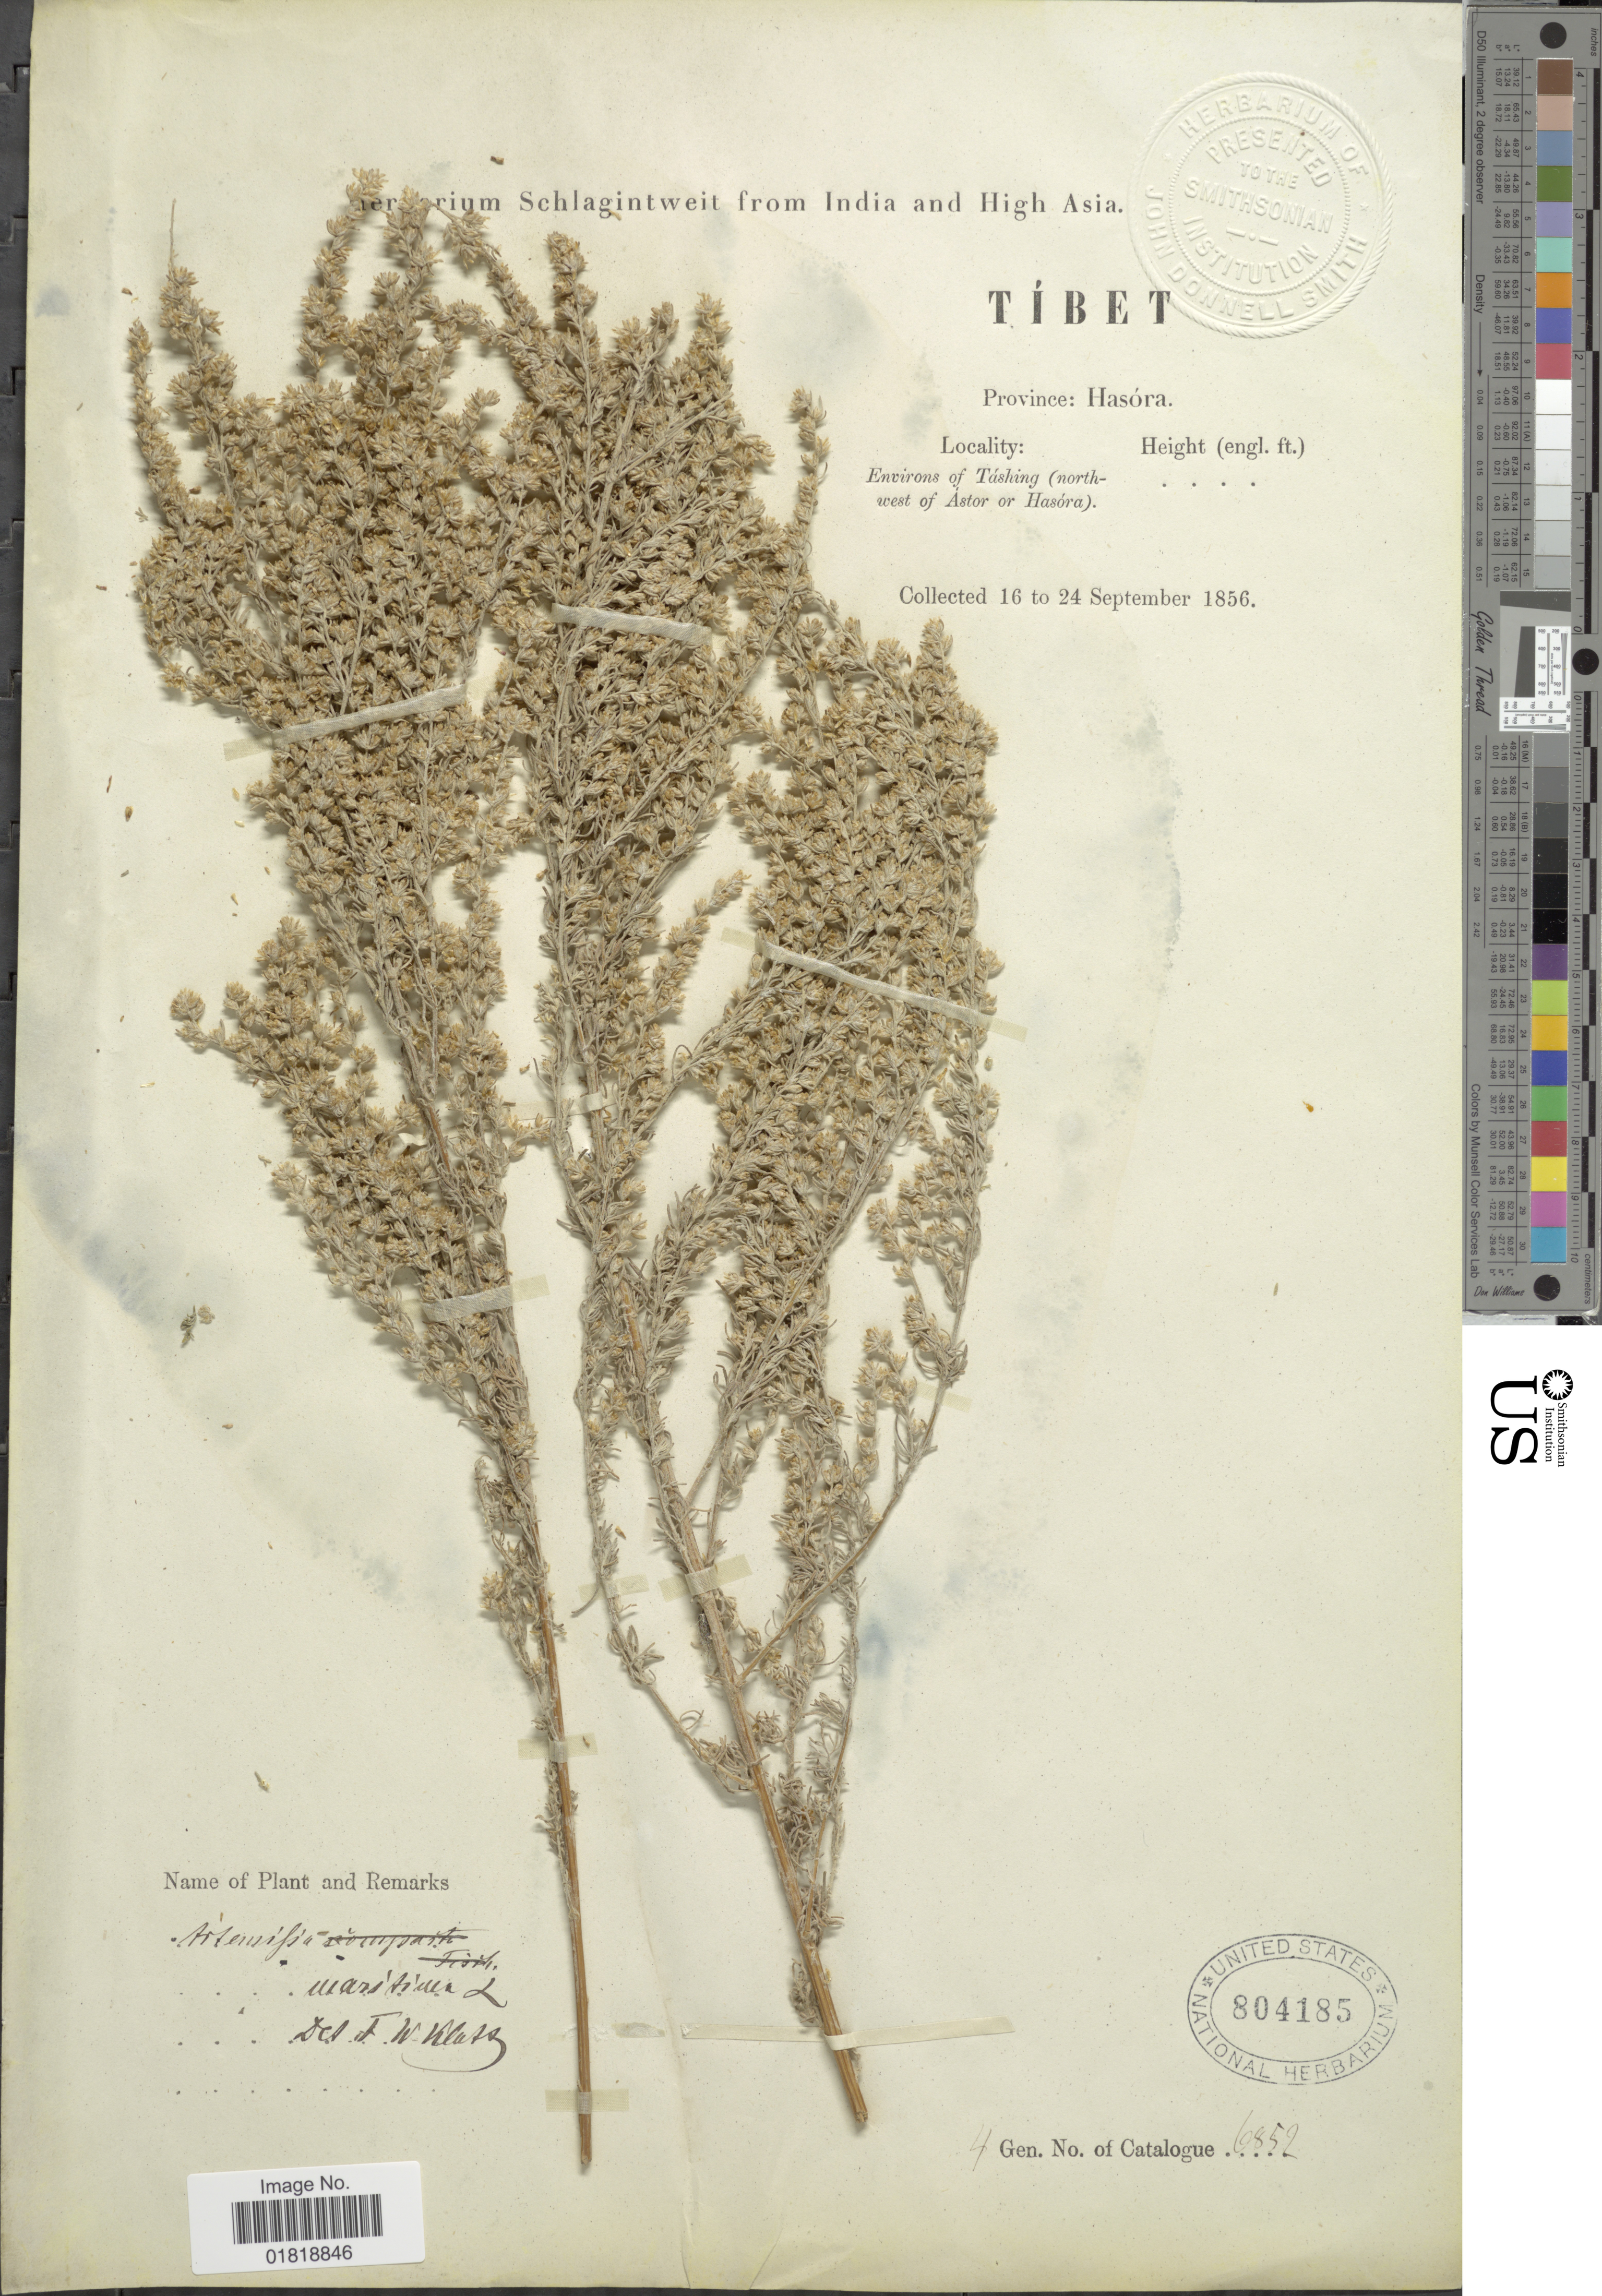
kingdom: Plantae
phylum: Tracheophyta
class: Magnoliopsida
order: Asterales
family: Asteraceae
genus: Artemisia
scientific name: Artemisia maritima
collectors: ex herb. Schlagintweit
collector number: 6852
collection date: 1856-09-16/1856-09-24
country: China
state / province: Xizang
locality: Hasóra, Environs of Táshing (northwest of Astor oe Hasóra)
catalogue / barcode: US 804185